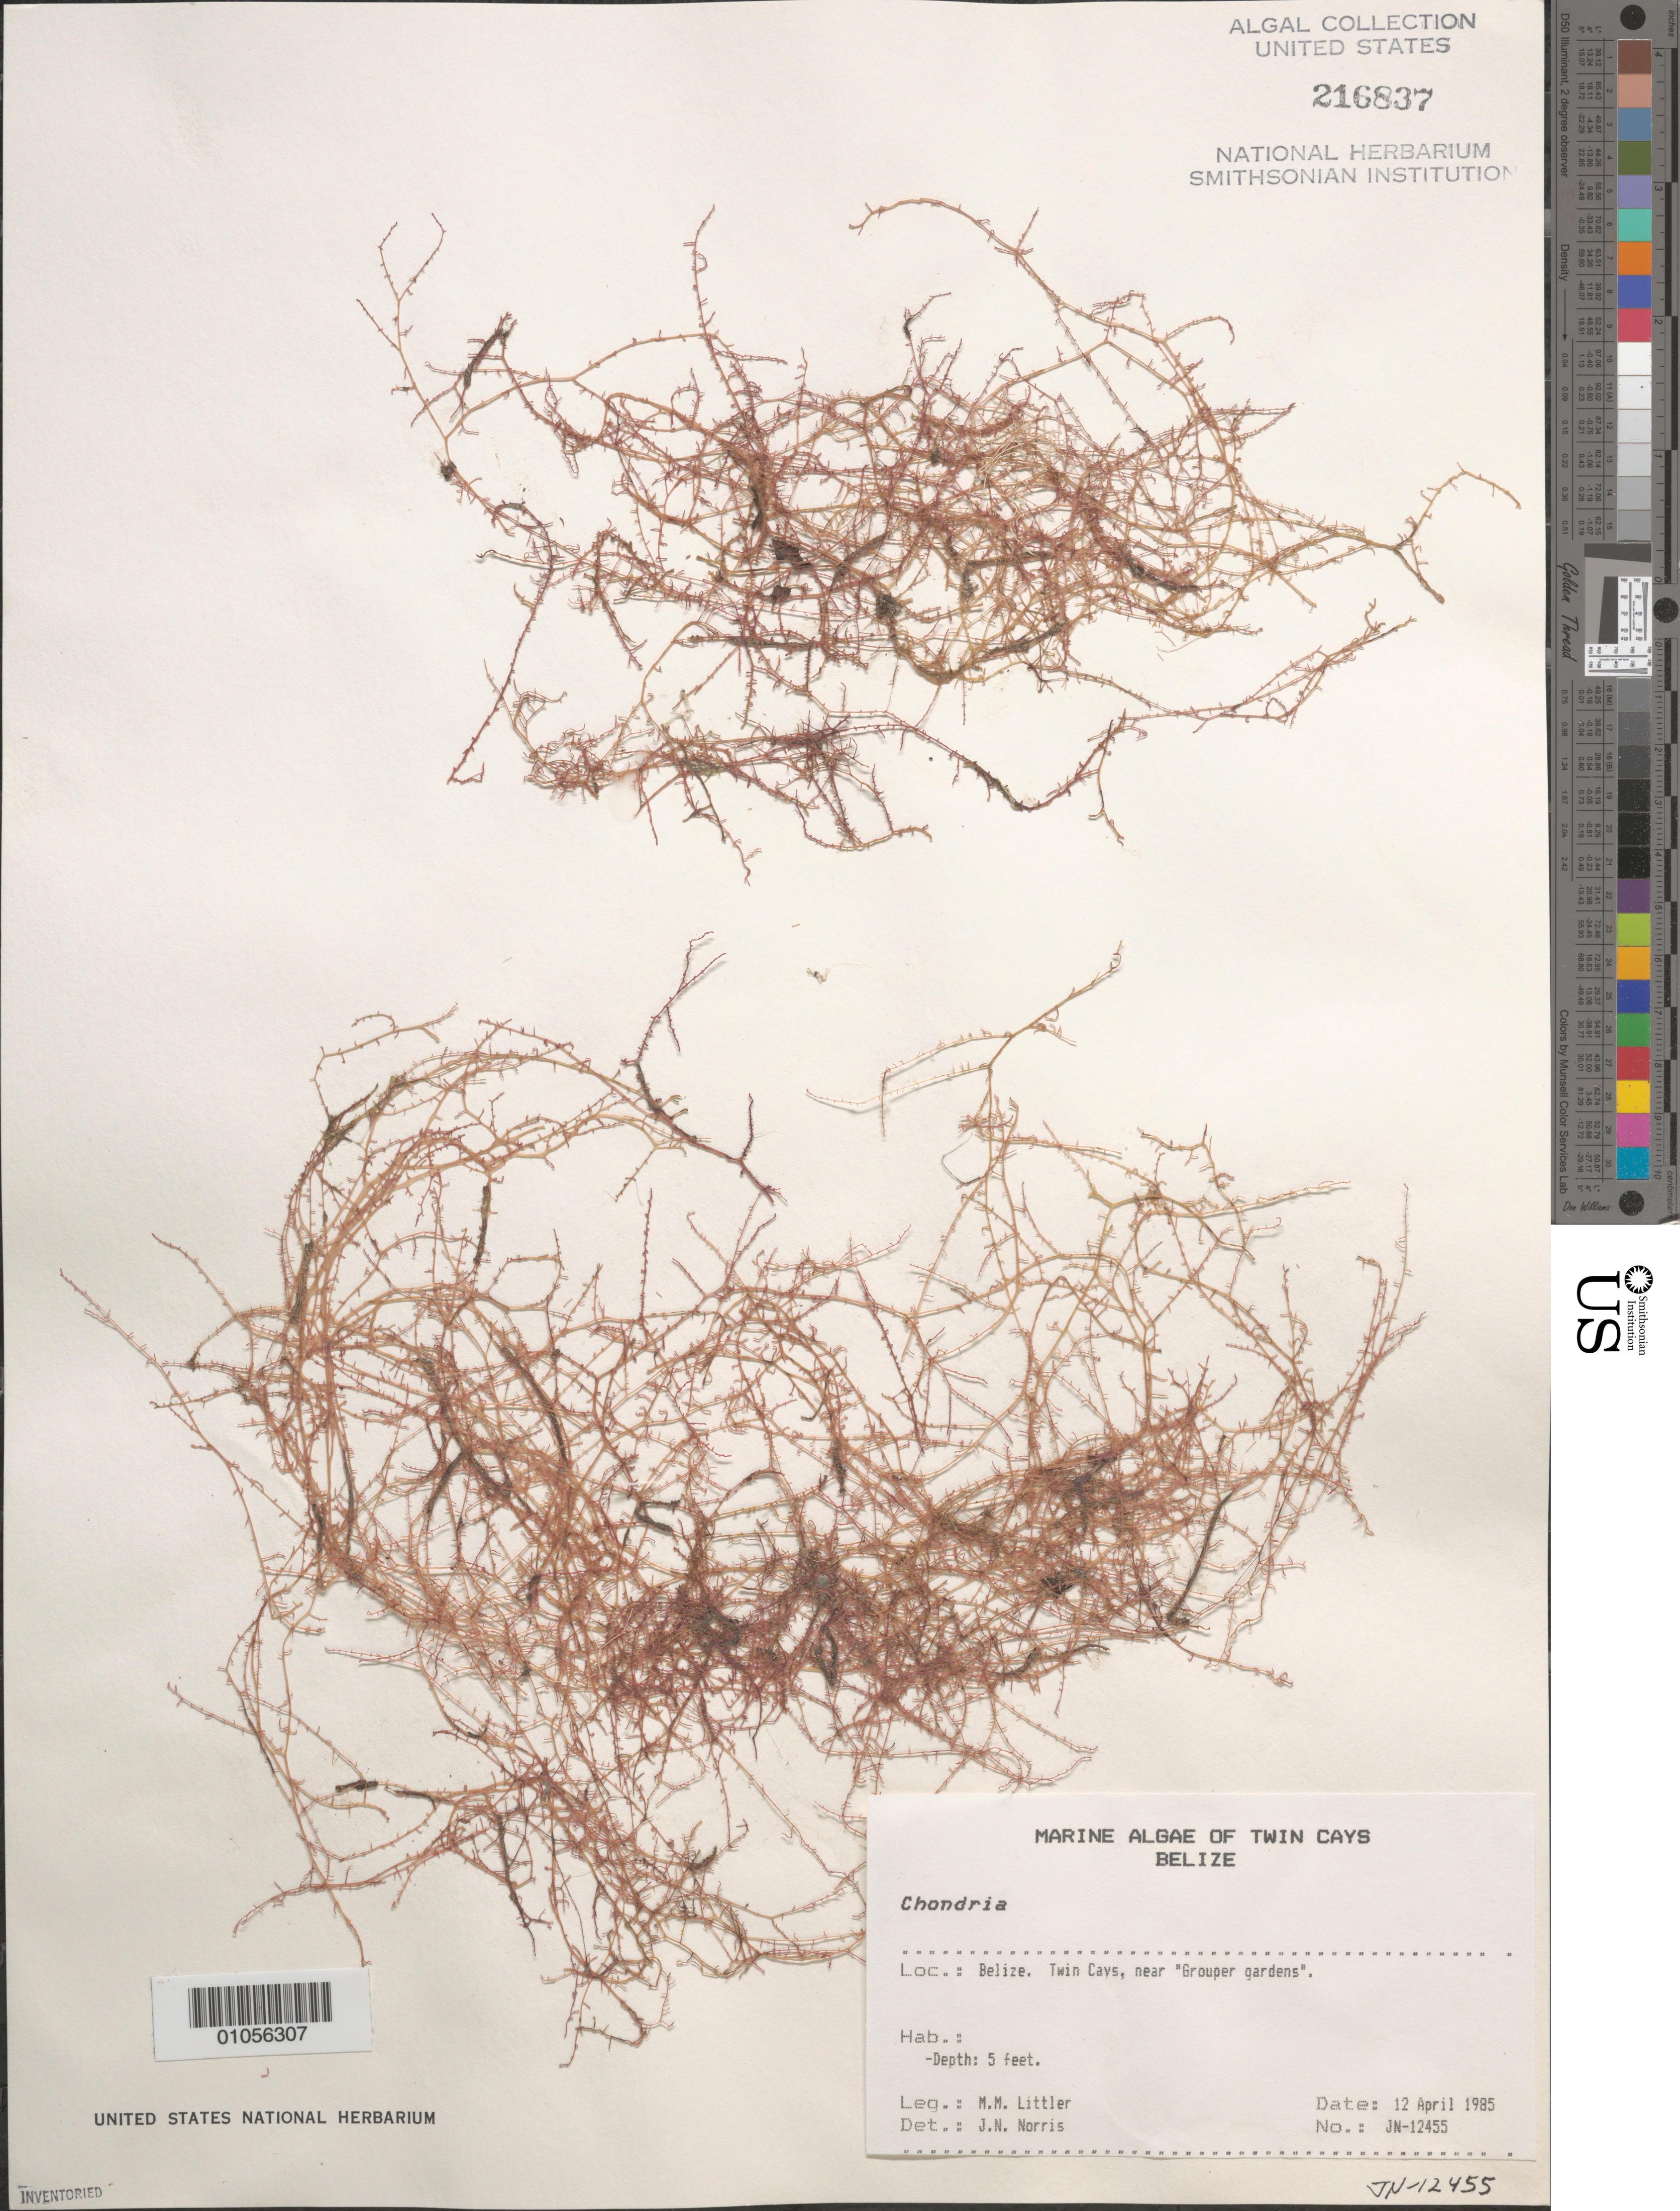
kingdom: Plantae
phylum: Rhodophyta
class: Florideophyceae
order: Ceramiales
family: Rhodomelaceae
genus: Chondria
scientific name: Chondria sp.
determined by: Norris, James N.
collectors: M. M. Littler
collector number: JN-12455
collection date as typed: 12 Apr 1985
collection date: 1985-04-12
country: Belize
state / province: Stann Creek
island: Twin Cays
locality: Near Grouper Gardens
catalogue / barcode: US 216837